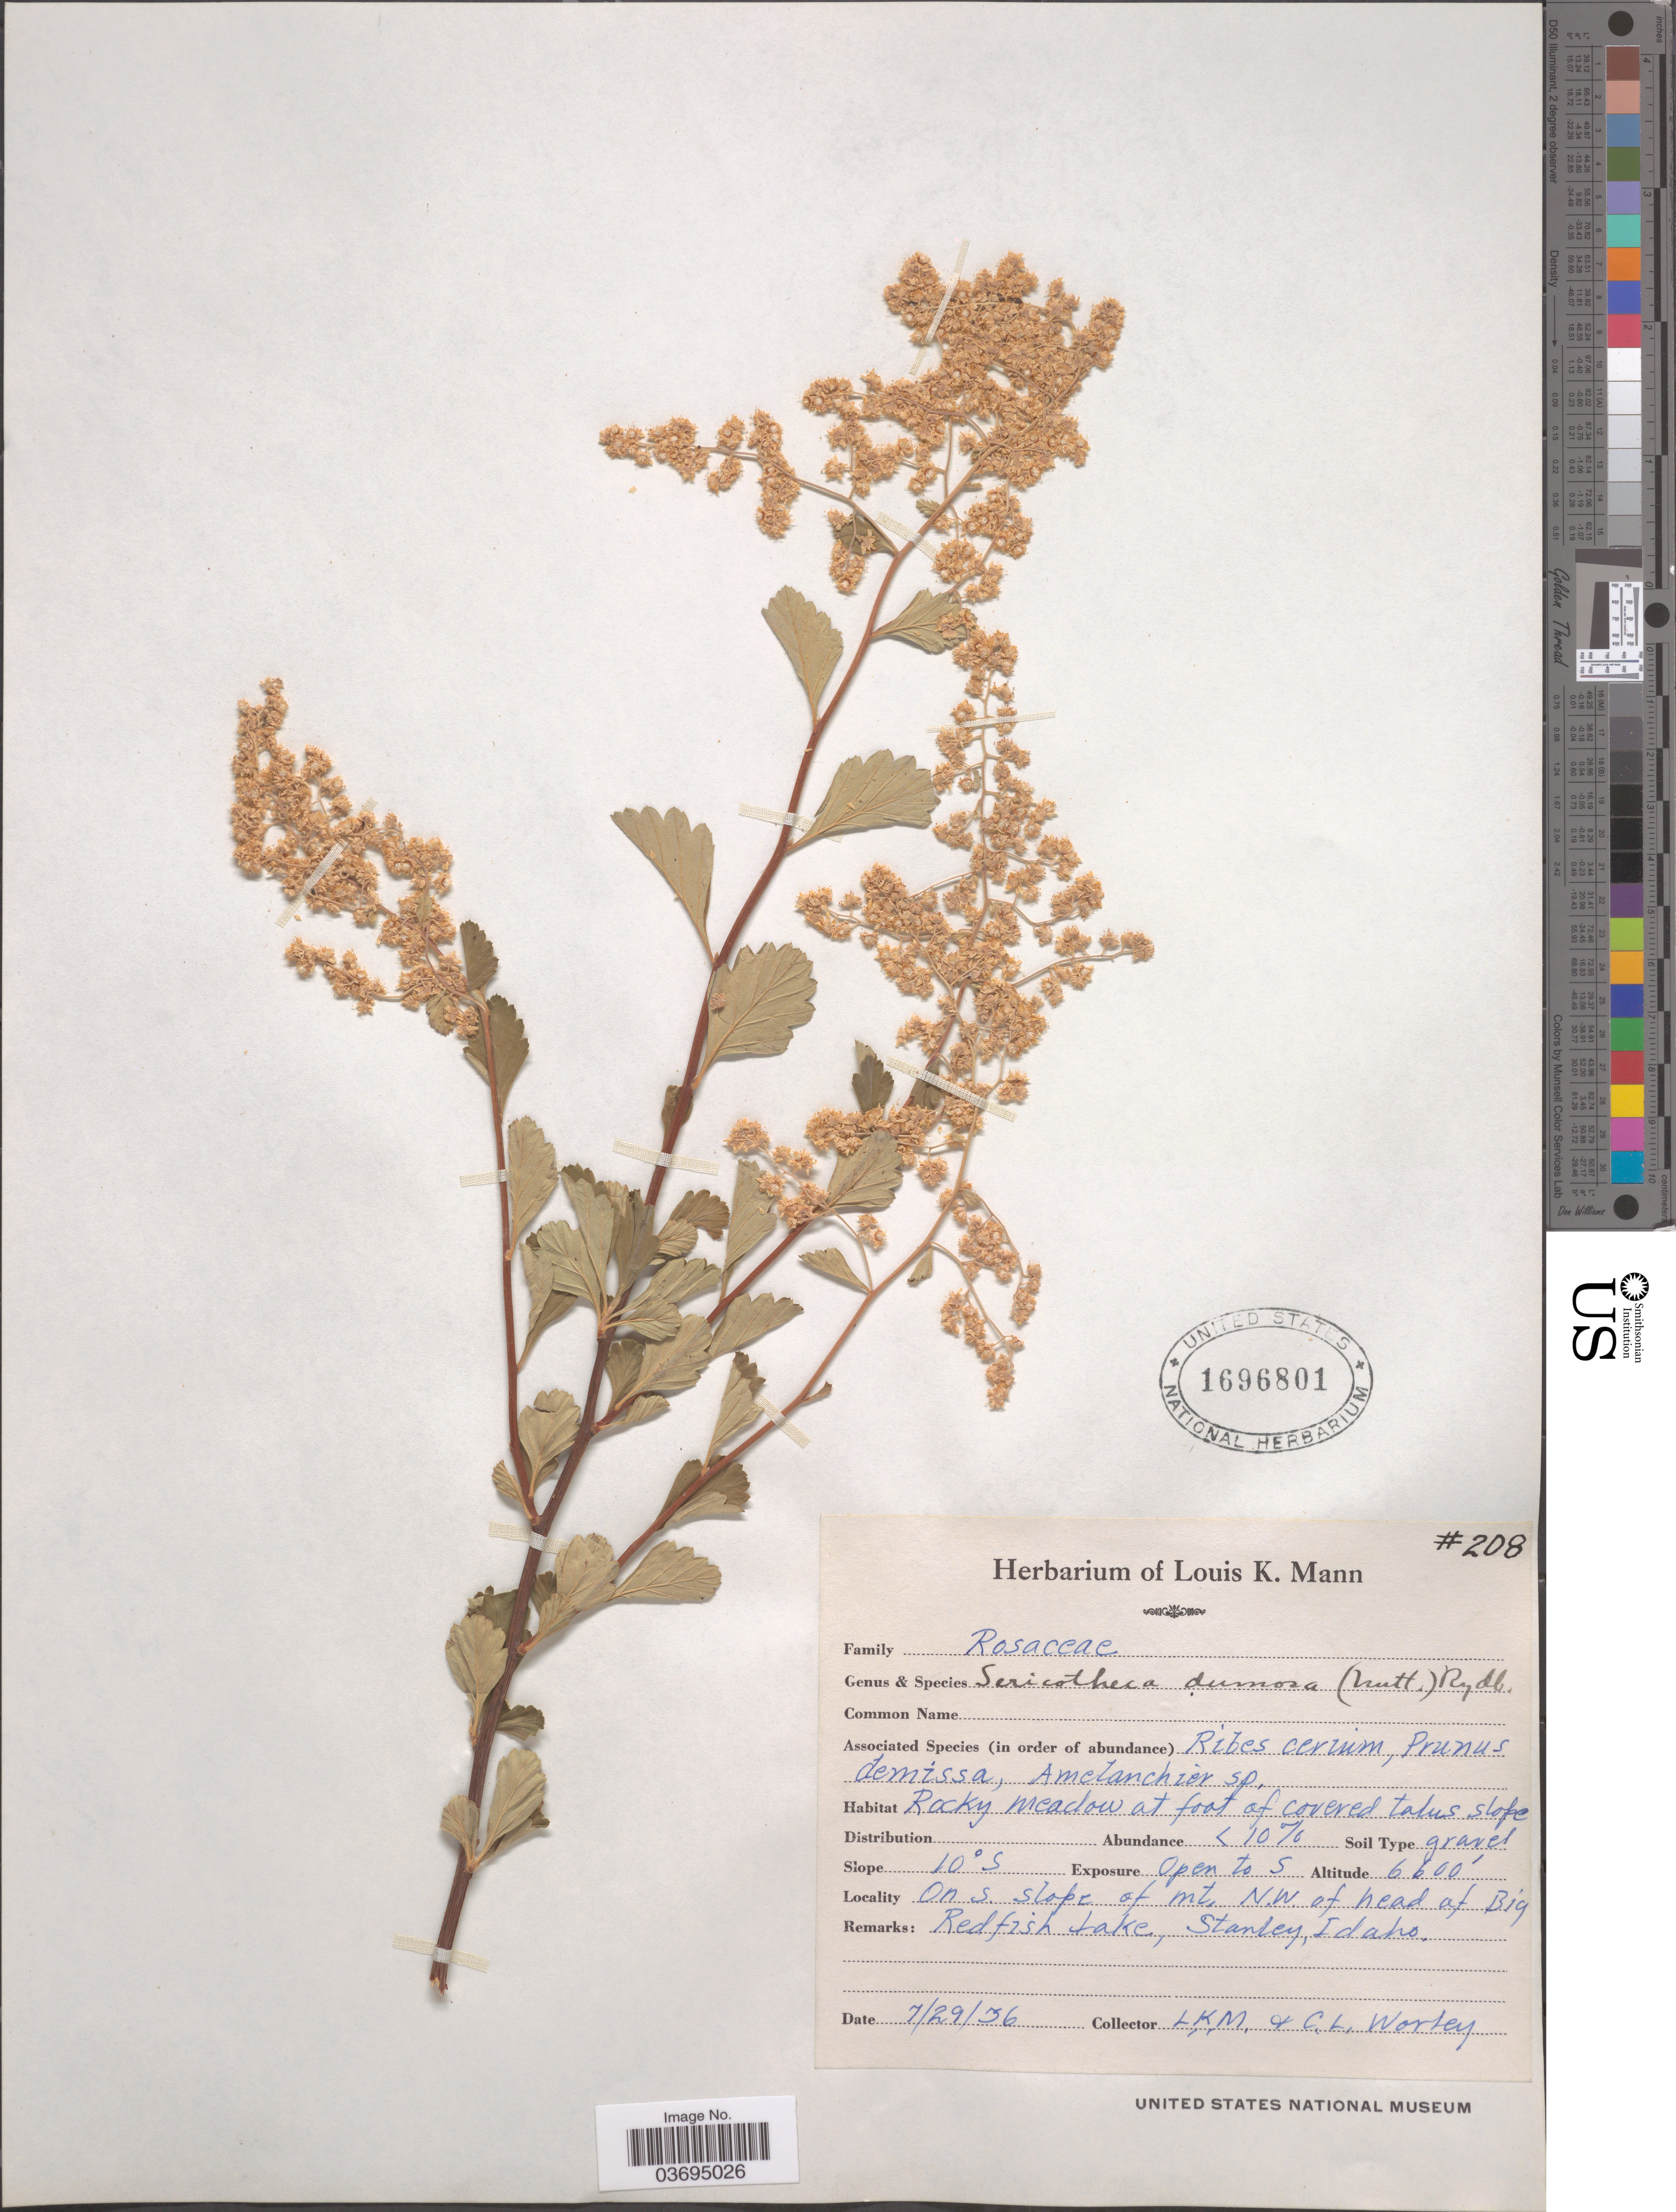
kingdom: Plantae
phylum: Tracheophyta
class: Magnoliopsida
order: Rosales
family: Rosaceae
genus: Holodiscus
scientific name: Holodiscus discolor var. glabrescens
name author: (Greenm.) Jeps.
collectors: L. K. Mann & C. Worley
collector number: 208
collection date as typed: Transcribed d/m/y: 29/7/36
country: United States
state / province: Idaho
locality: On S. slope of mt. N.W. of head of Big Redfish Lake, Stanley.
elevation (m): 2012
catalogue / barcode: US 1696801